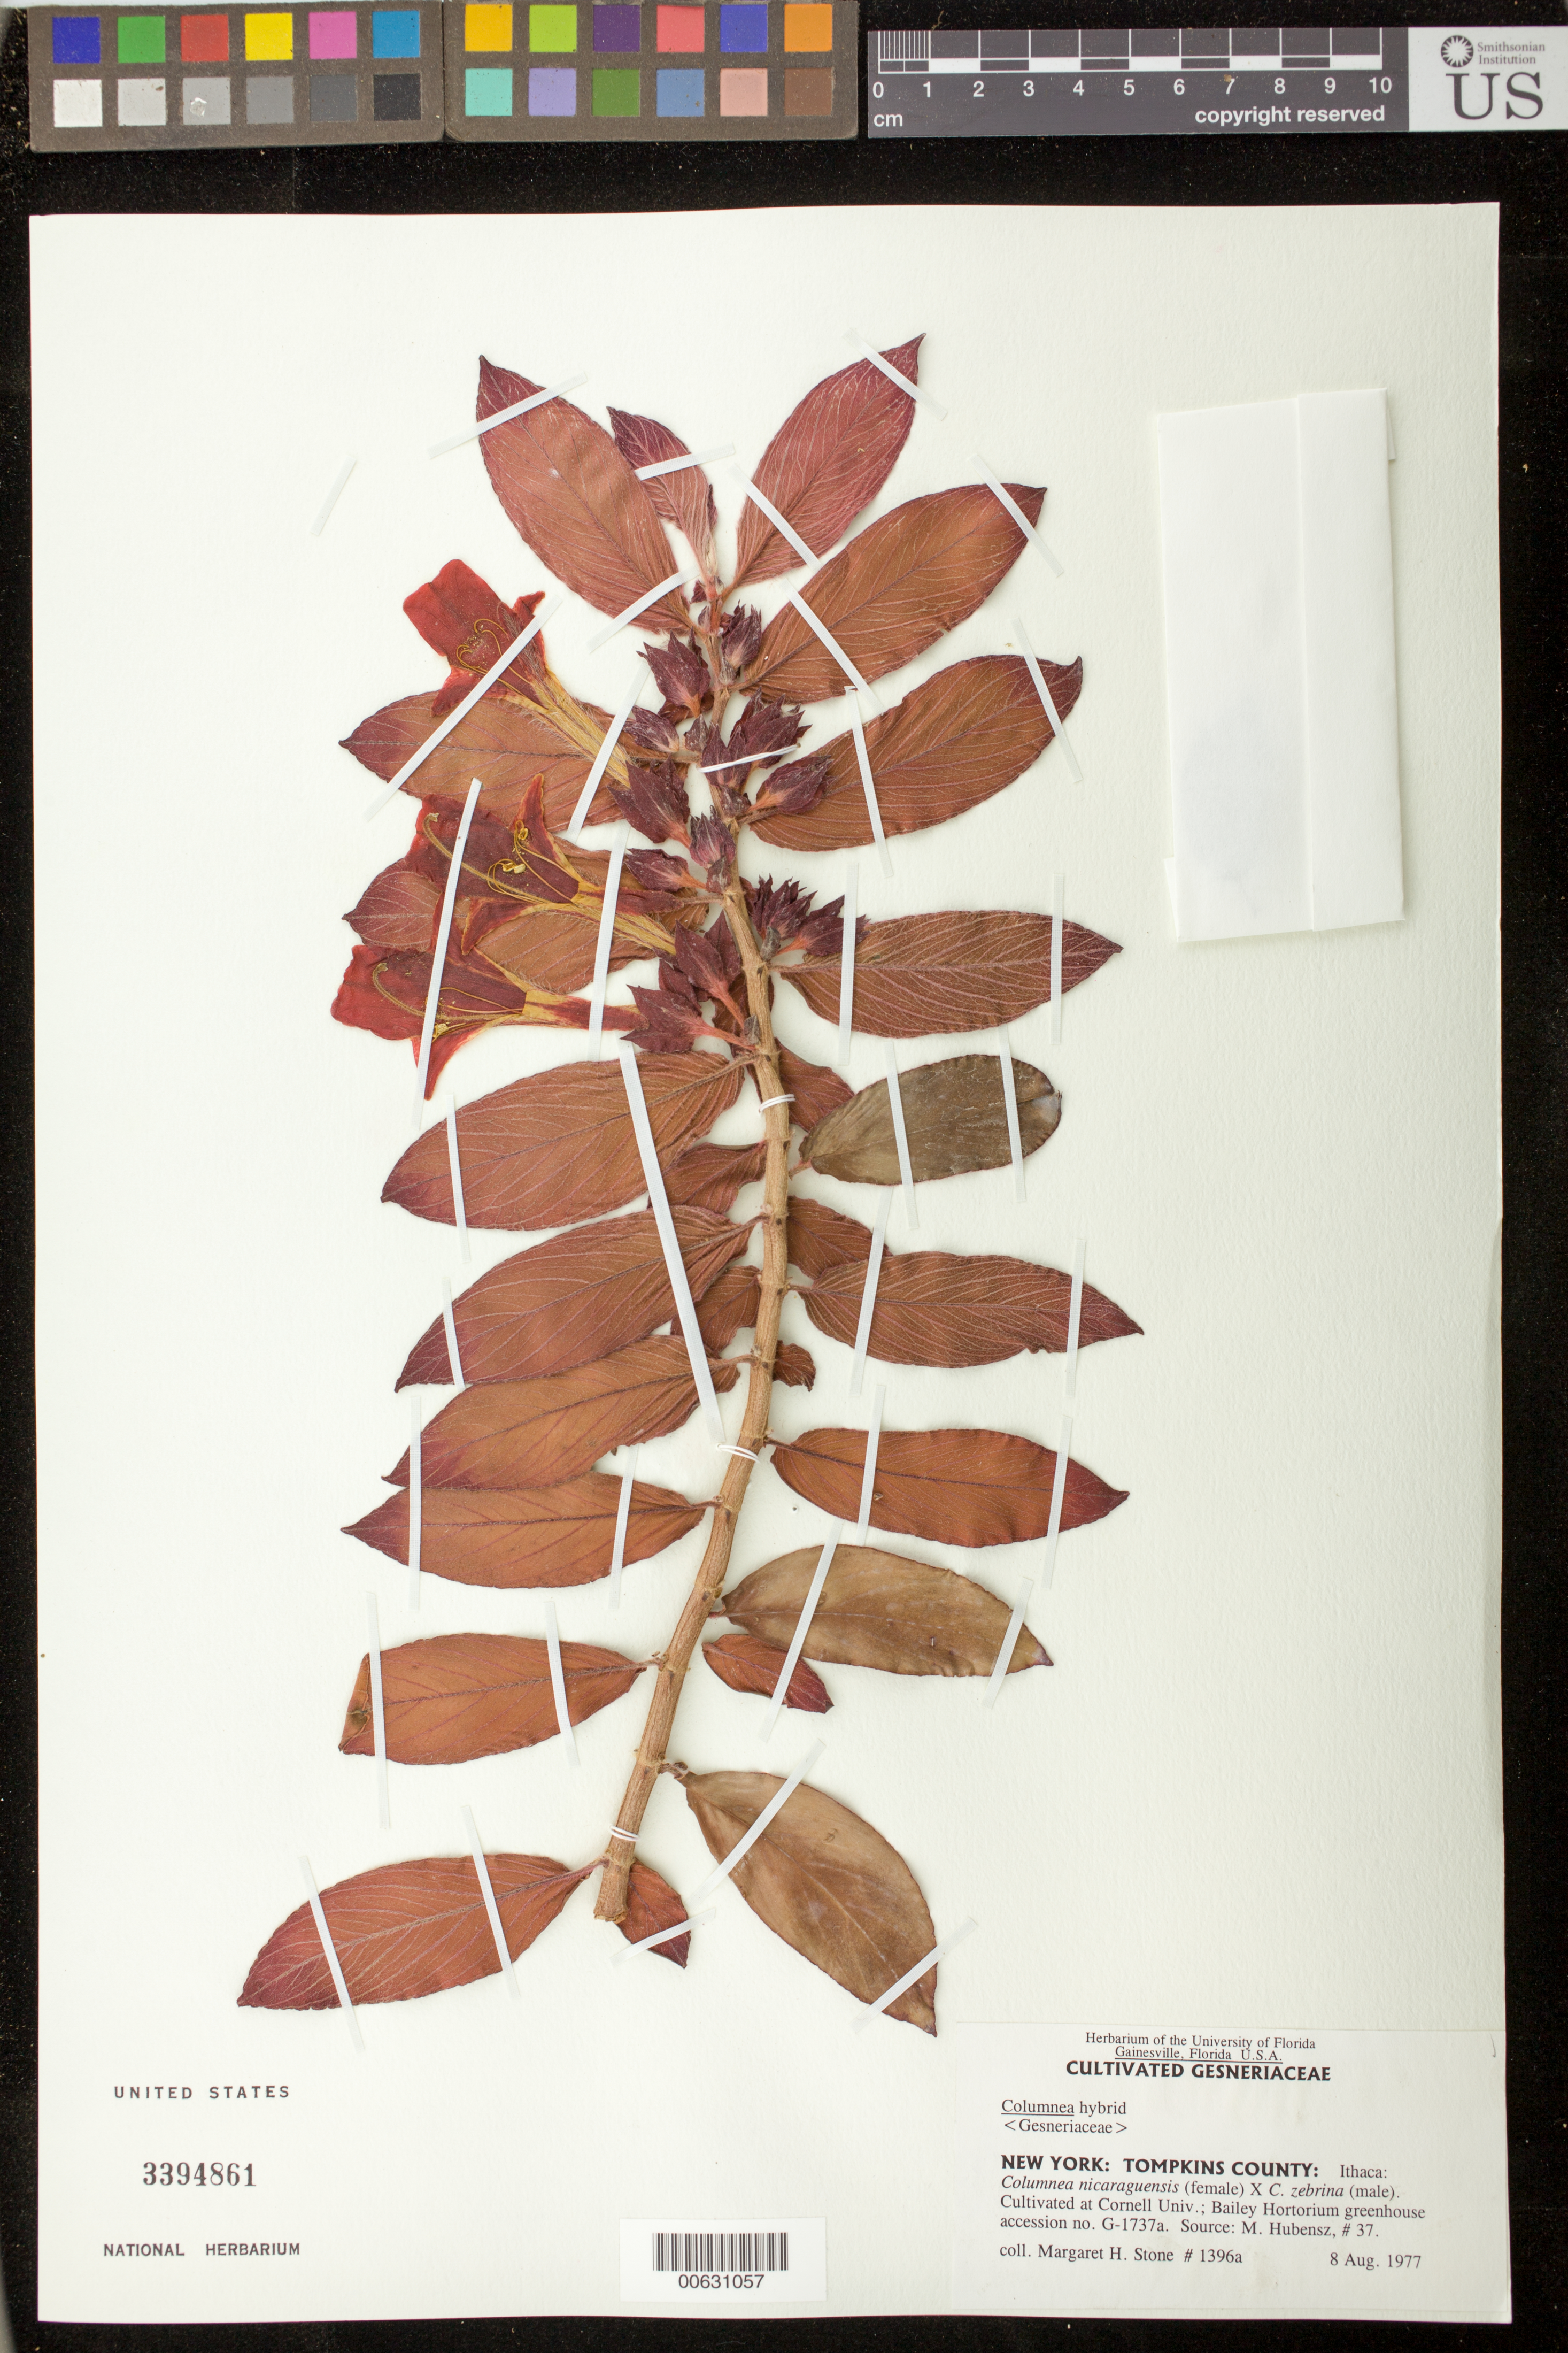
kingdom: Plantae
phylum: Tracheophyta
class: Magnoliopsida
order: Lamiales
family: Gesneriaceae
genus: Columnea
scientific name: Columnea hybrid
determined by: Skog, Laurence E.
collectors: M. Stone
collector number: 1396 a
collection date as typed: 08 Aug 1977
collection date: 1977-08-08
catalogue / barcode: US 3394861